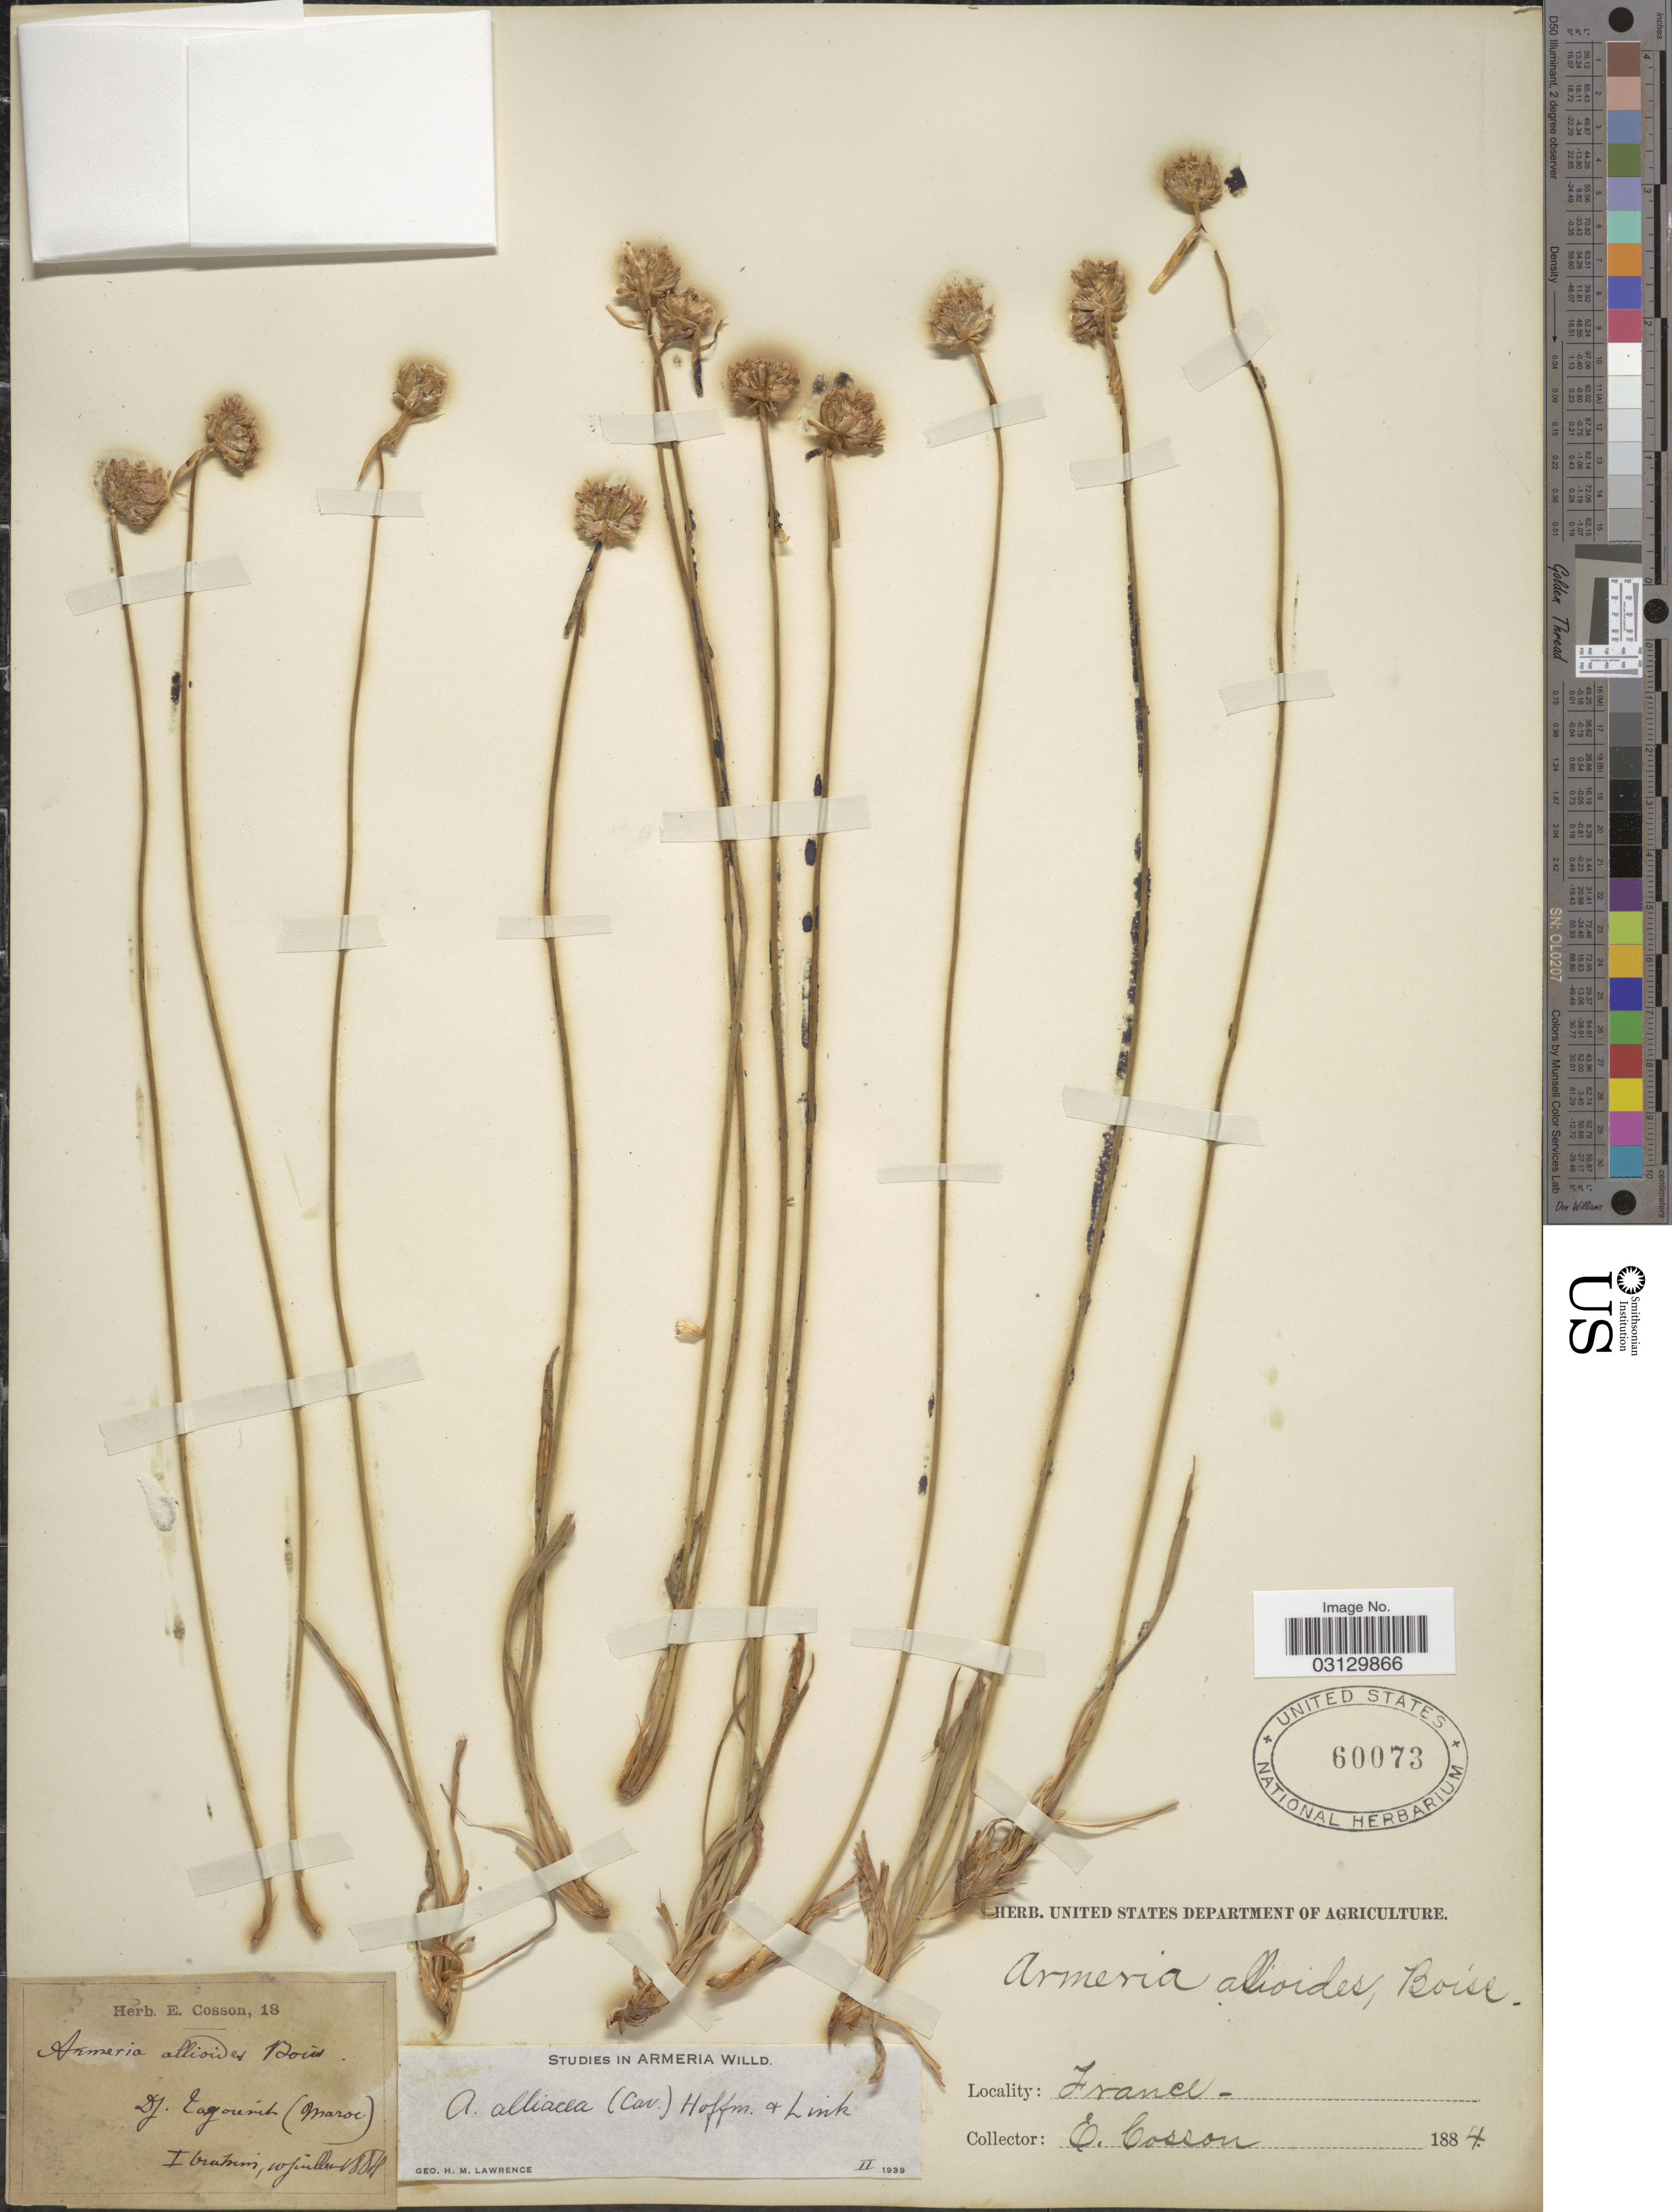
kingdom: Plantae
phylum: Tracheophyta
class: Magnoliopsida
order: Caryophyllales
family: Plumbaginaceae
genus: Armeria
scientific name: Armeria alliacea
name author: (Cav.) Hoffmanns. & Link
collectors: -. Ibrahim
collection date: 1884-07-10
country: Morocco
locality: Dj. Tagounite [interpreted] (Maroc.).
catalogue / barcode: US 60073